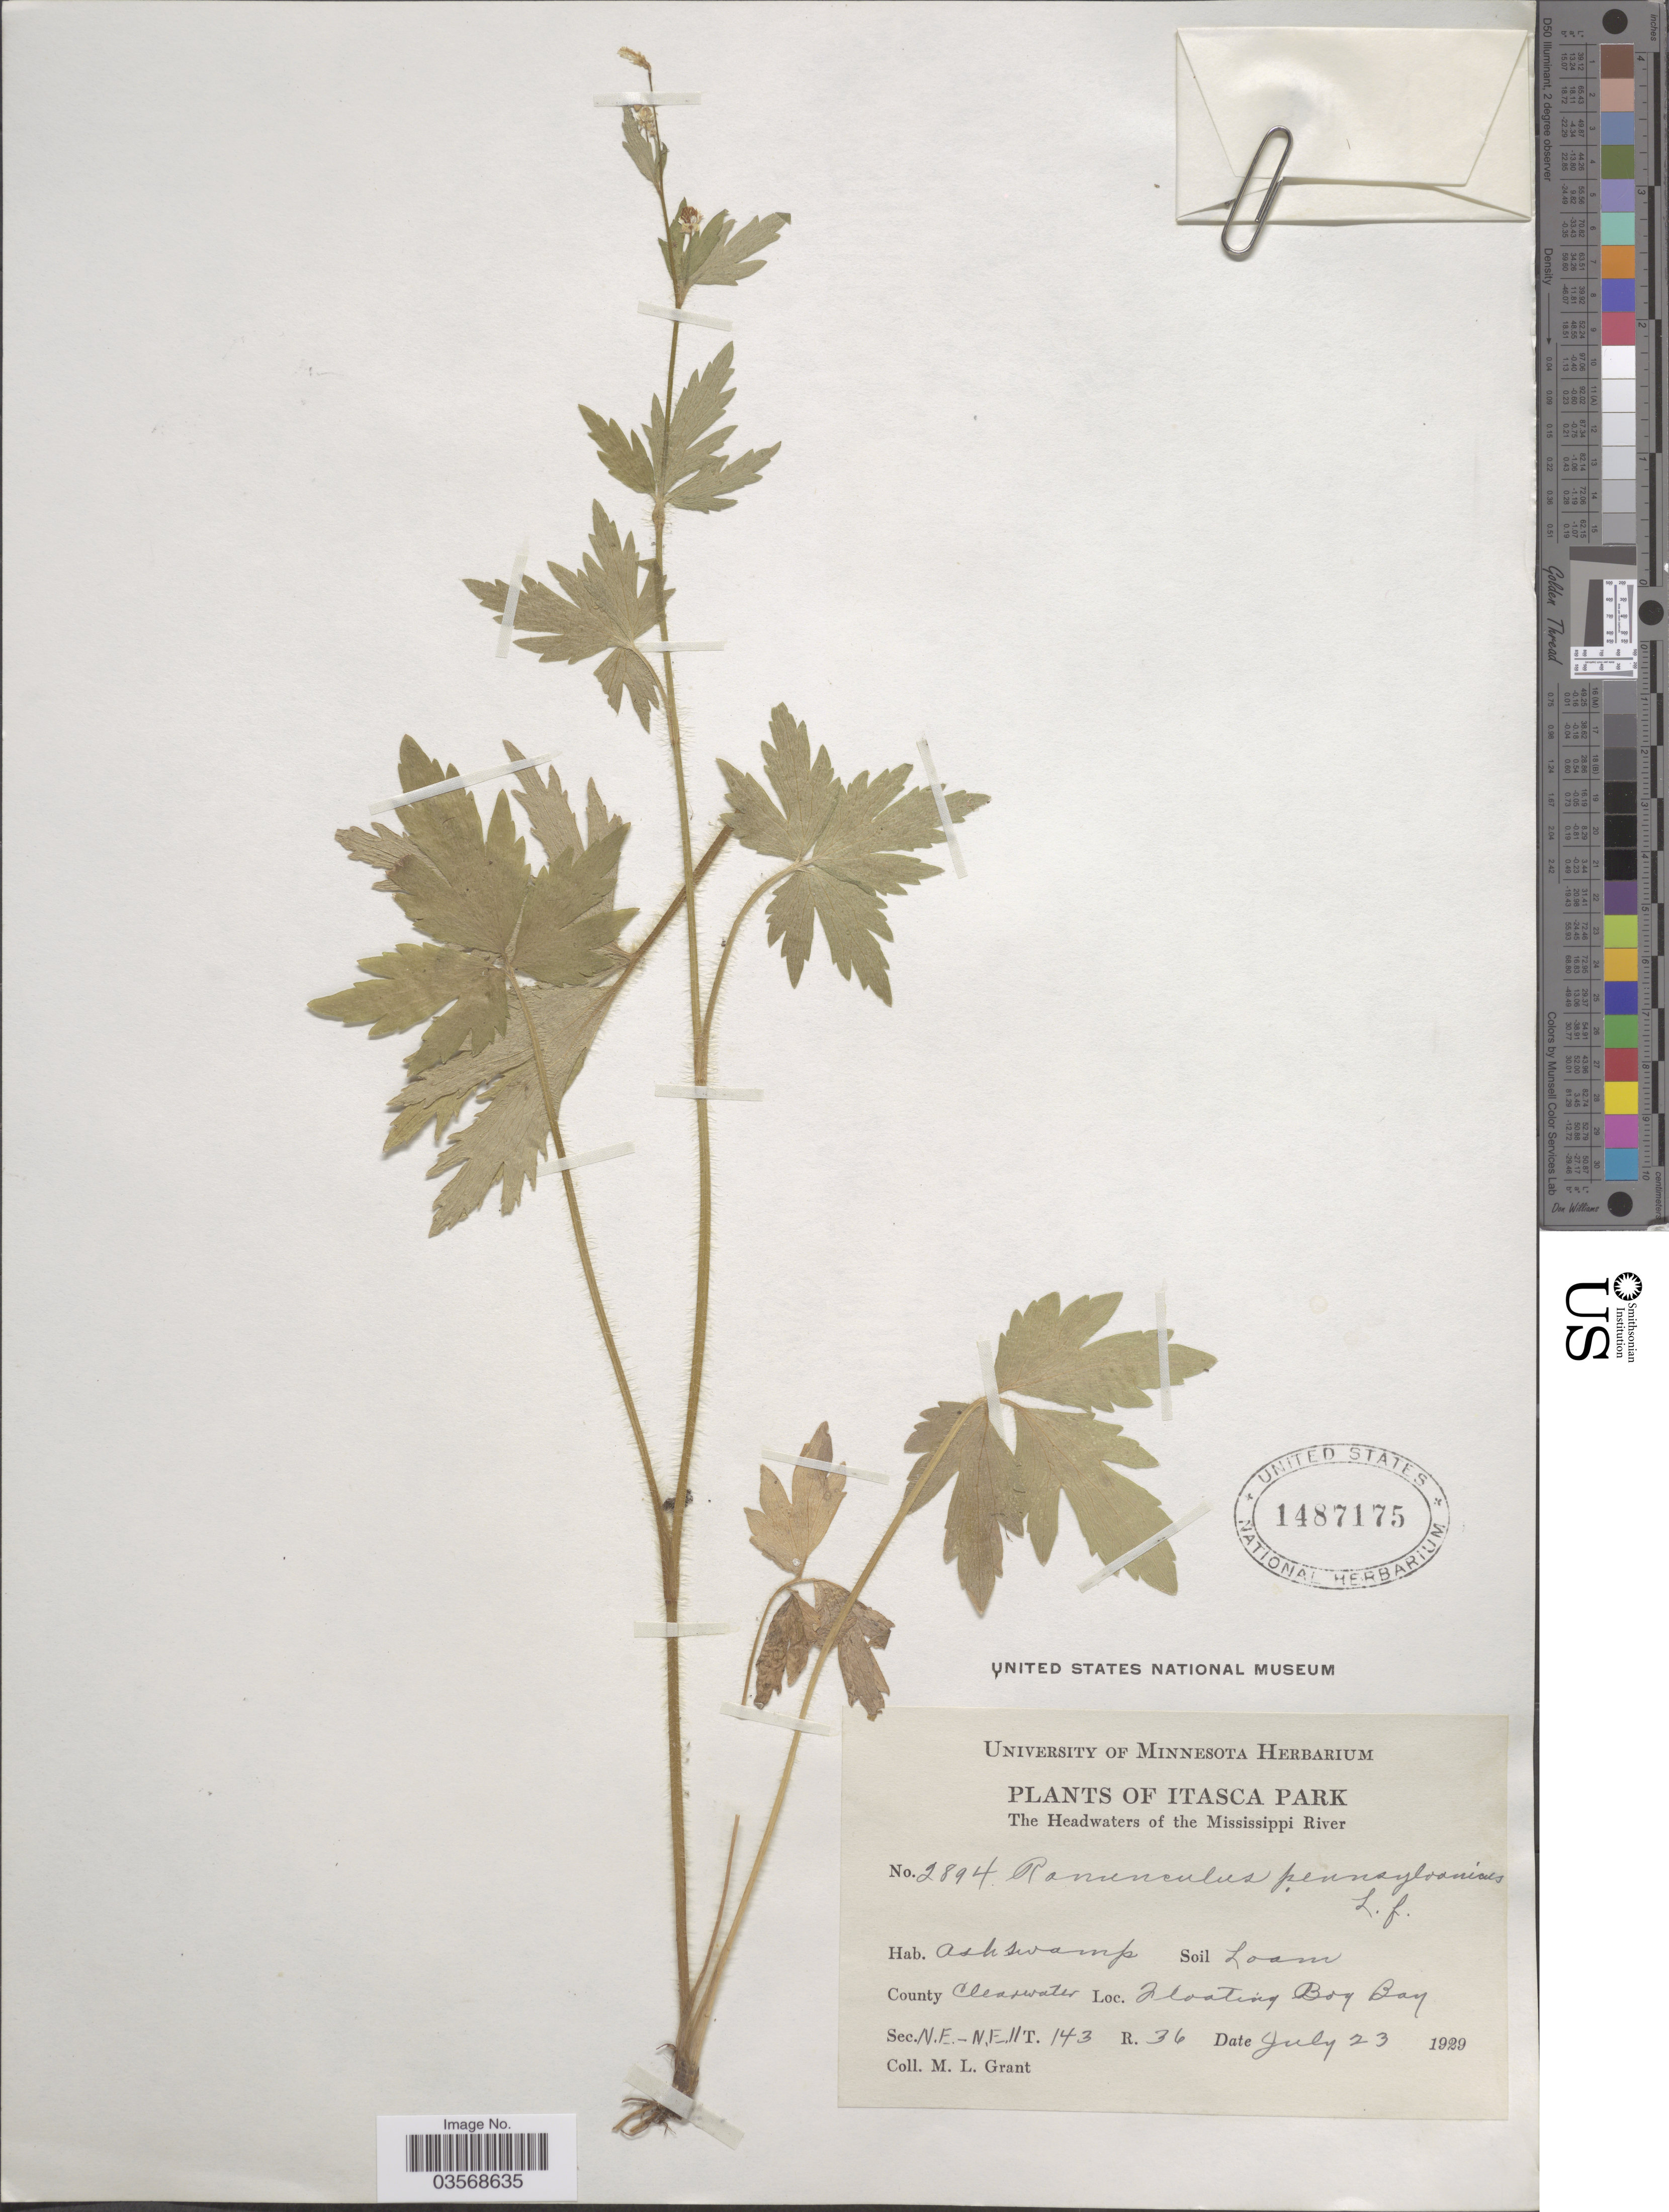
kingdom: Plantae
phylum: Tracheophyta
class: Magnoliopsida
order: Ranunculales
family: Ranunculaceae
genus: Ranunculus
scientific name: Ranunculus pensylvanicus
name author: L. f.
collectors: M. L. Grant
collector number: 2894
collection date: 1929-07-23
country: United States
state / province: Minnesota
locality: Itasca Park. The Headwaters of the Mississippi River. County Clearwater. Floating Bog Bay. Sec. N.E. - N.E. 11 T. 143 R. 36.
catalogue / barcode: US 1487175